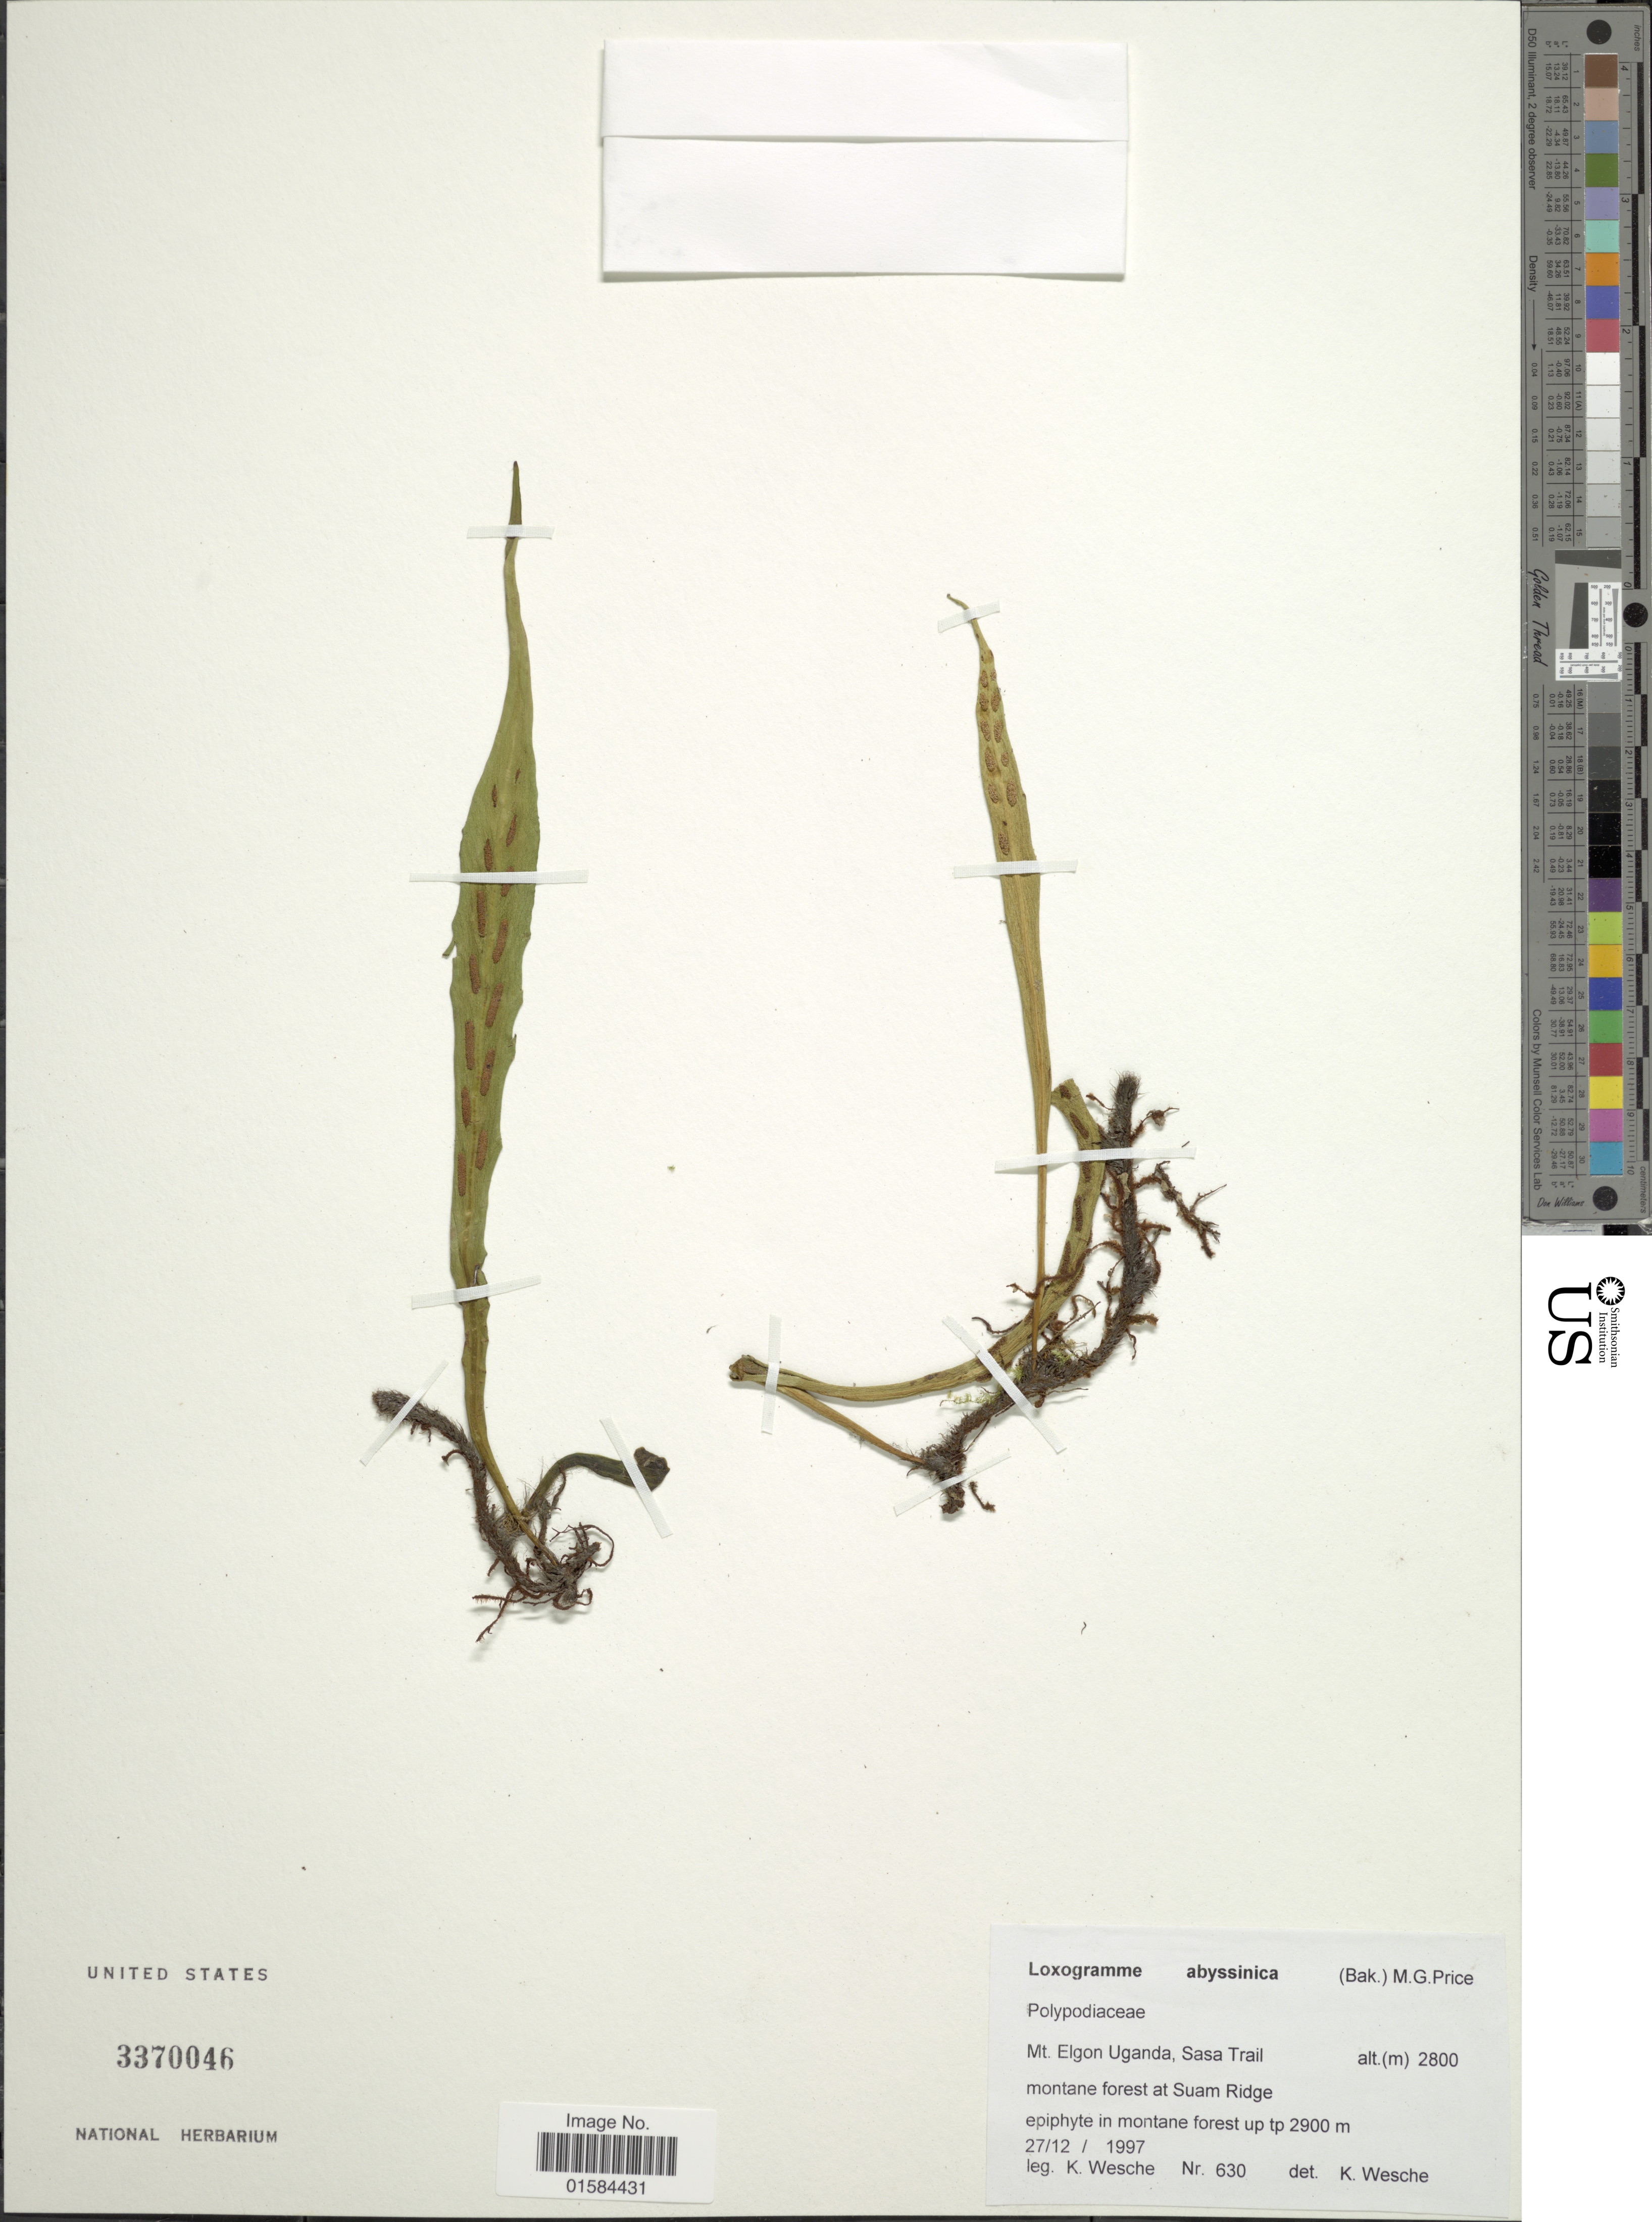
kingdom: Plantae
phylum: Tracheophyta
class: Polypodiopsida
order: Polypodiales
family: Polypodiaceae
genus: Loxogramme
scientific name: Loxogramme abyssinica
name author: (Baker) Price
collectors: K. Wesche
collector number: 630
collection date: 1997-12-27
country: Uganda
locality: Mt. Elgon Uganda, Sasa Trail, montane forest at Suam Ridge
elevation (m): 2900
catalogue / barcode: US 3370046